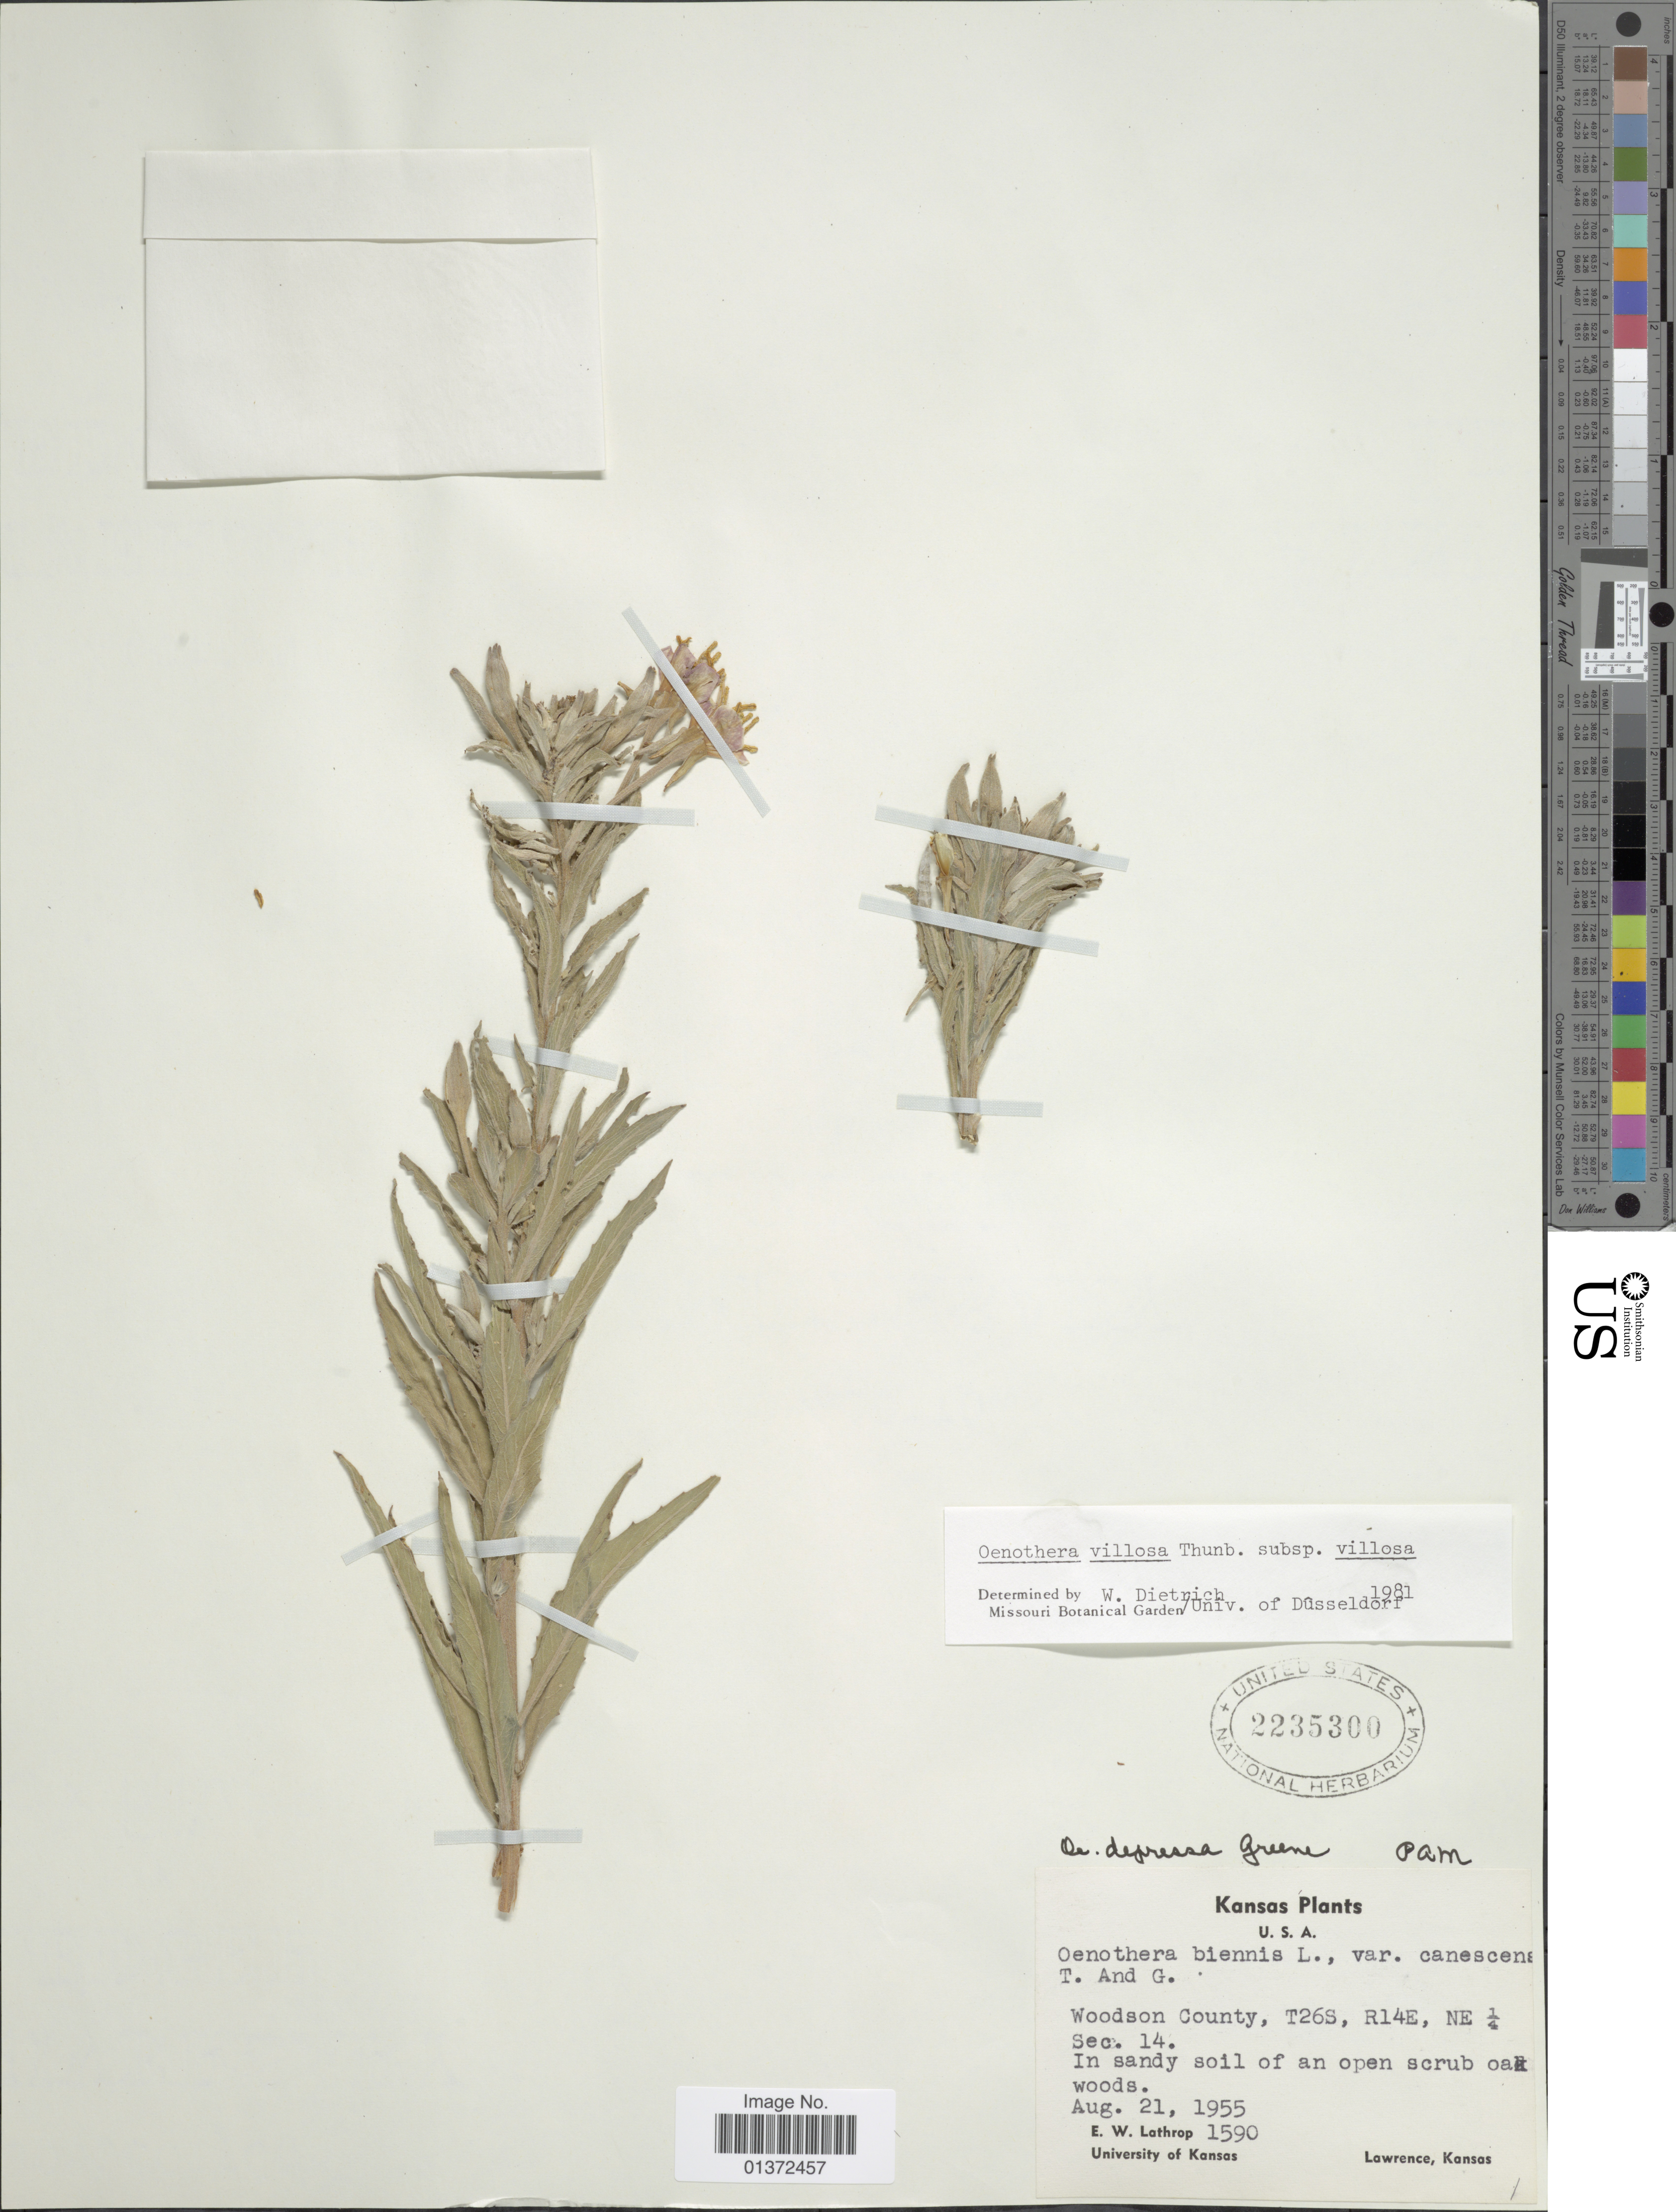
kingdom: Plantae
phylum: Tracheophyta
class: Magnoliopsida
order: Myrtales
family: Onagraceae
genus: Oenothera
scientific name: Oenothera villosa subsp. villosa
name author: Thunb.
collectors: E. W. Lathrop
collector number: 1590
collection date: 1955-08-21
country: United States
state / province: Kansas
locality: Woodson County, T26S, R14E, NE ¼ Sec. 14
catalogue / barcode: US 2235300